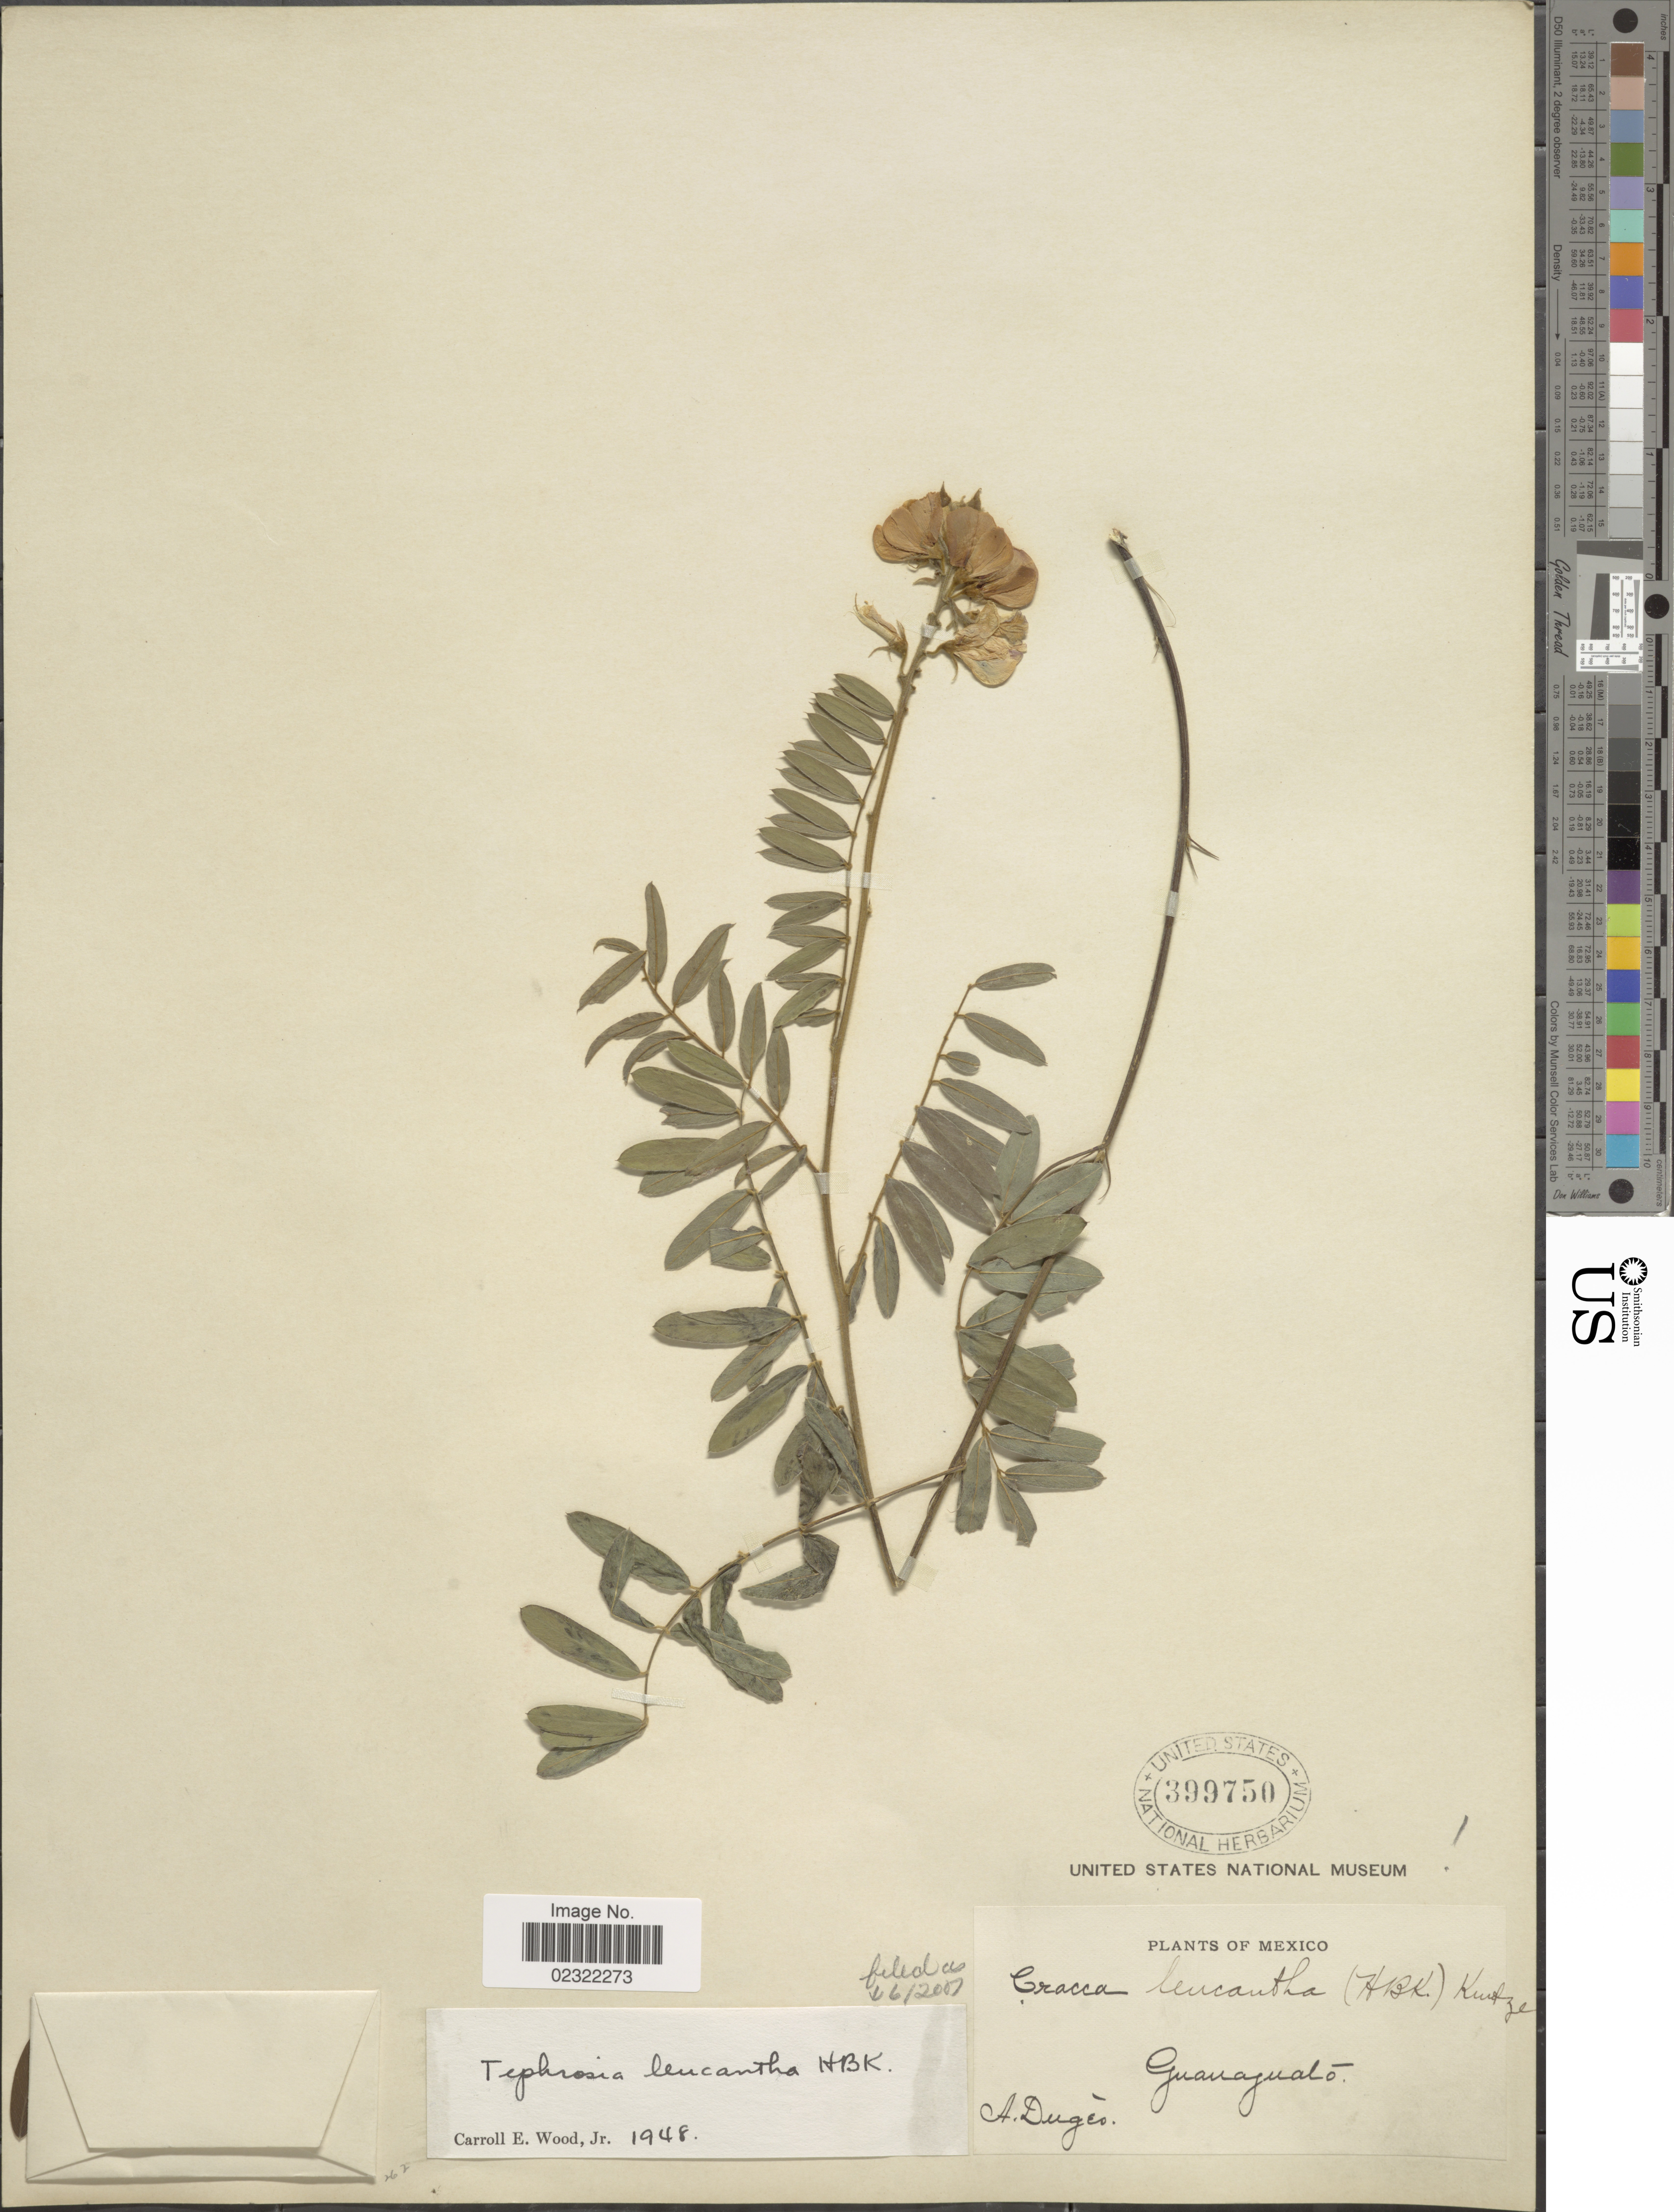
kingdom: Plantae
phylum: Tracheophyta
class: Magnoliopsida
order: Fabales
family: Fabaceae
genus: Tephrosia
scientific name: Tephrosia leucantha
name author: Kunth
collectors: A. Duges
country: Mexico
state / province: Guanajuato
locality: Mexico, Guanajuato.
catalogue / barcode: US 399750